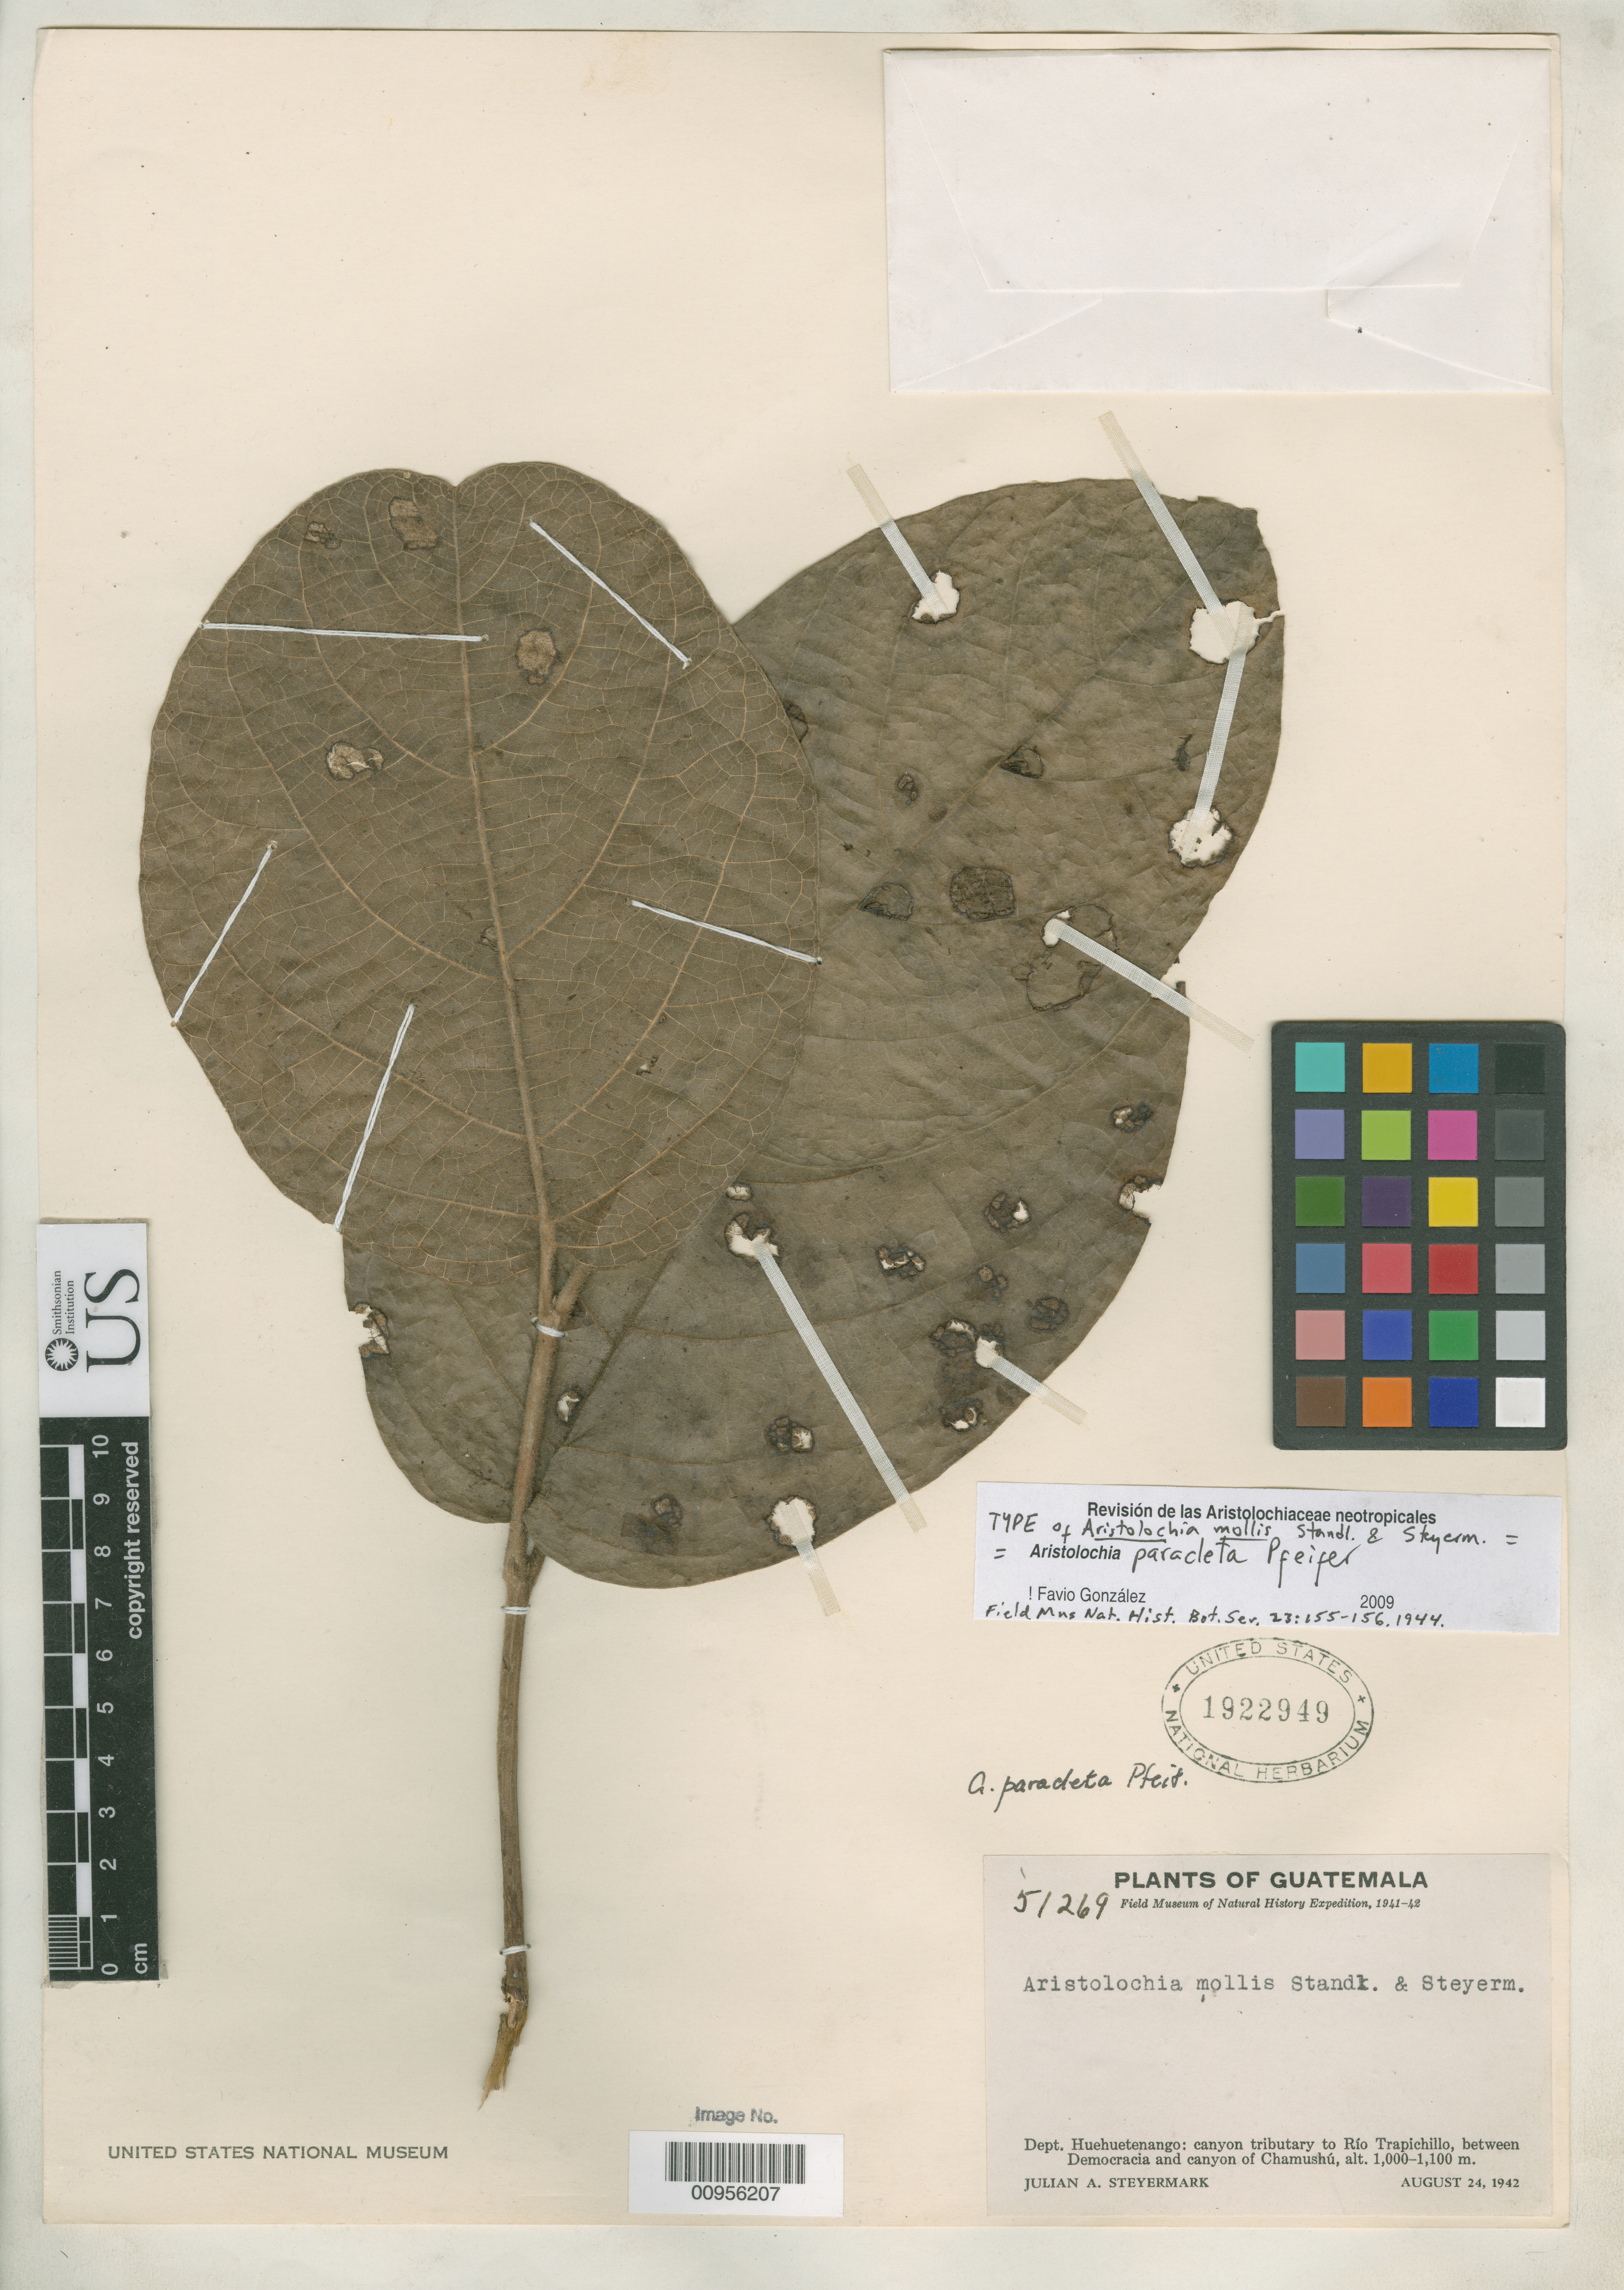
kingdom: Plantae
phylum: Tracheophyta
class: Magnoliopsida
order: Piperales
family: Aristolochiaceae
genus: Aristolochia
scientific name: Aristolochia mollis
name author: Standl. & Steyerm.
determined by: González G., Favio A.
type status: Isotype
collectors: J. Steyermark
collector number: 51269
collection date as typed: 24 Aug 1942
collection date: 1942-08-24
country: Guatemala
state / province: Huehuetenango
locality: Dept. Huehuetenango: canyon tributary to Río Trapichillo, between Democracia and canyon of Chamushú.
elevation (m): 1000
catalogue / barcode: US 1922949